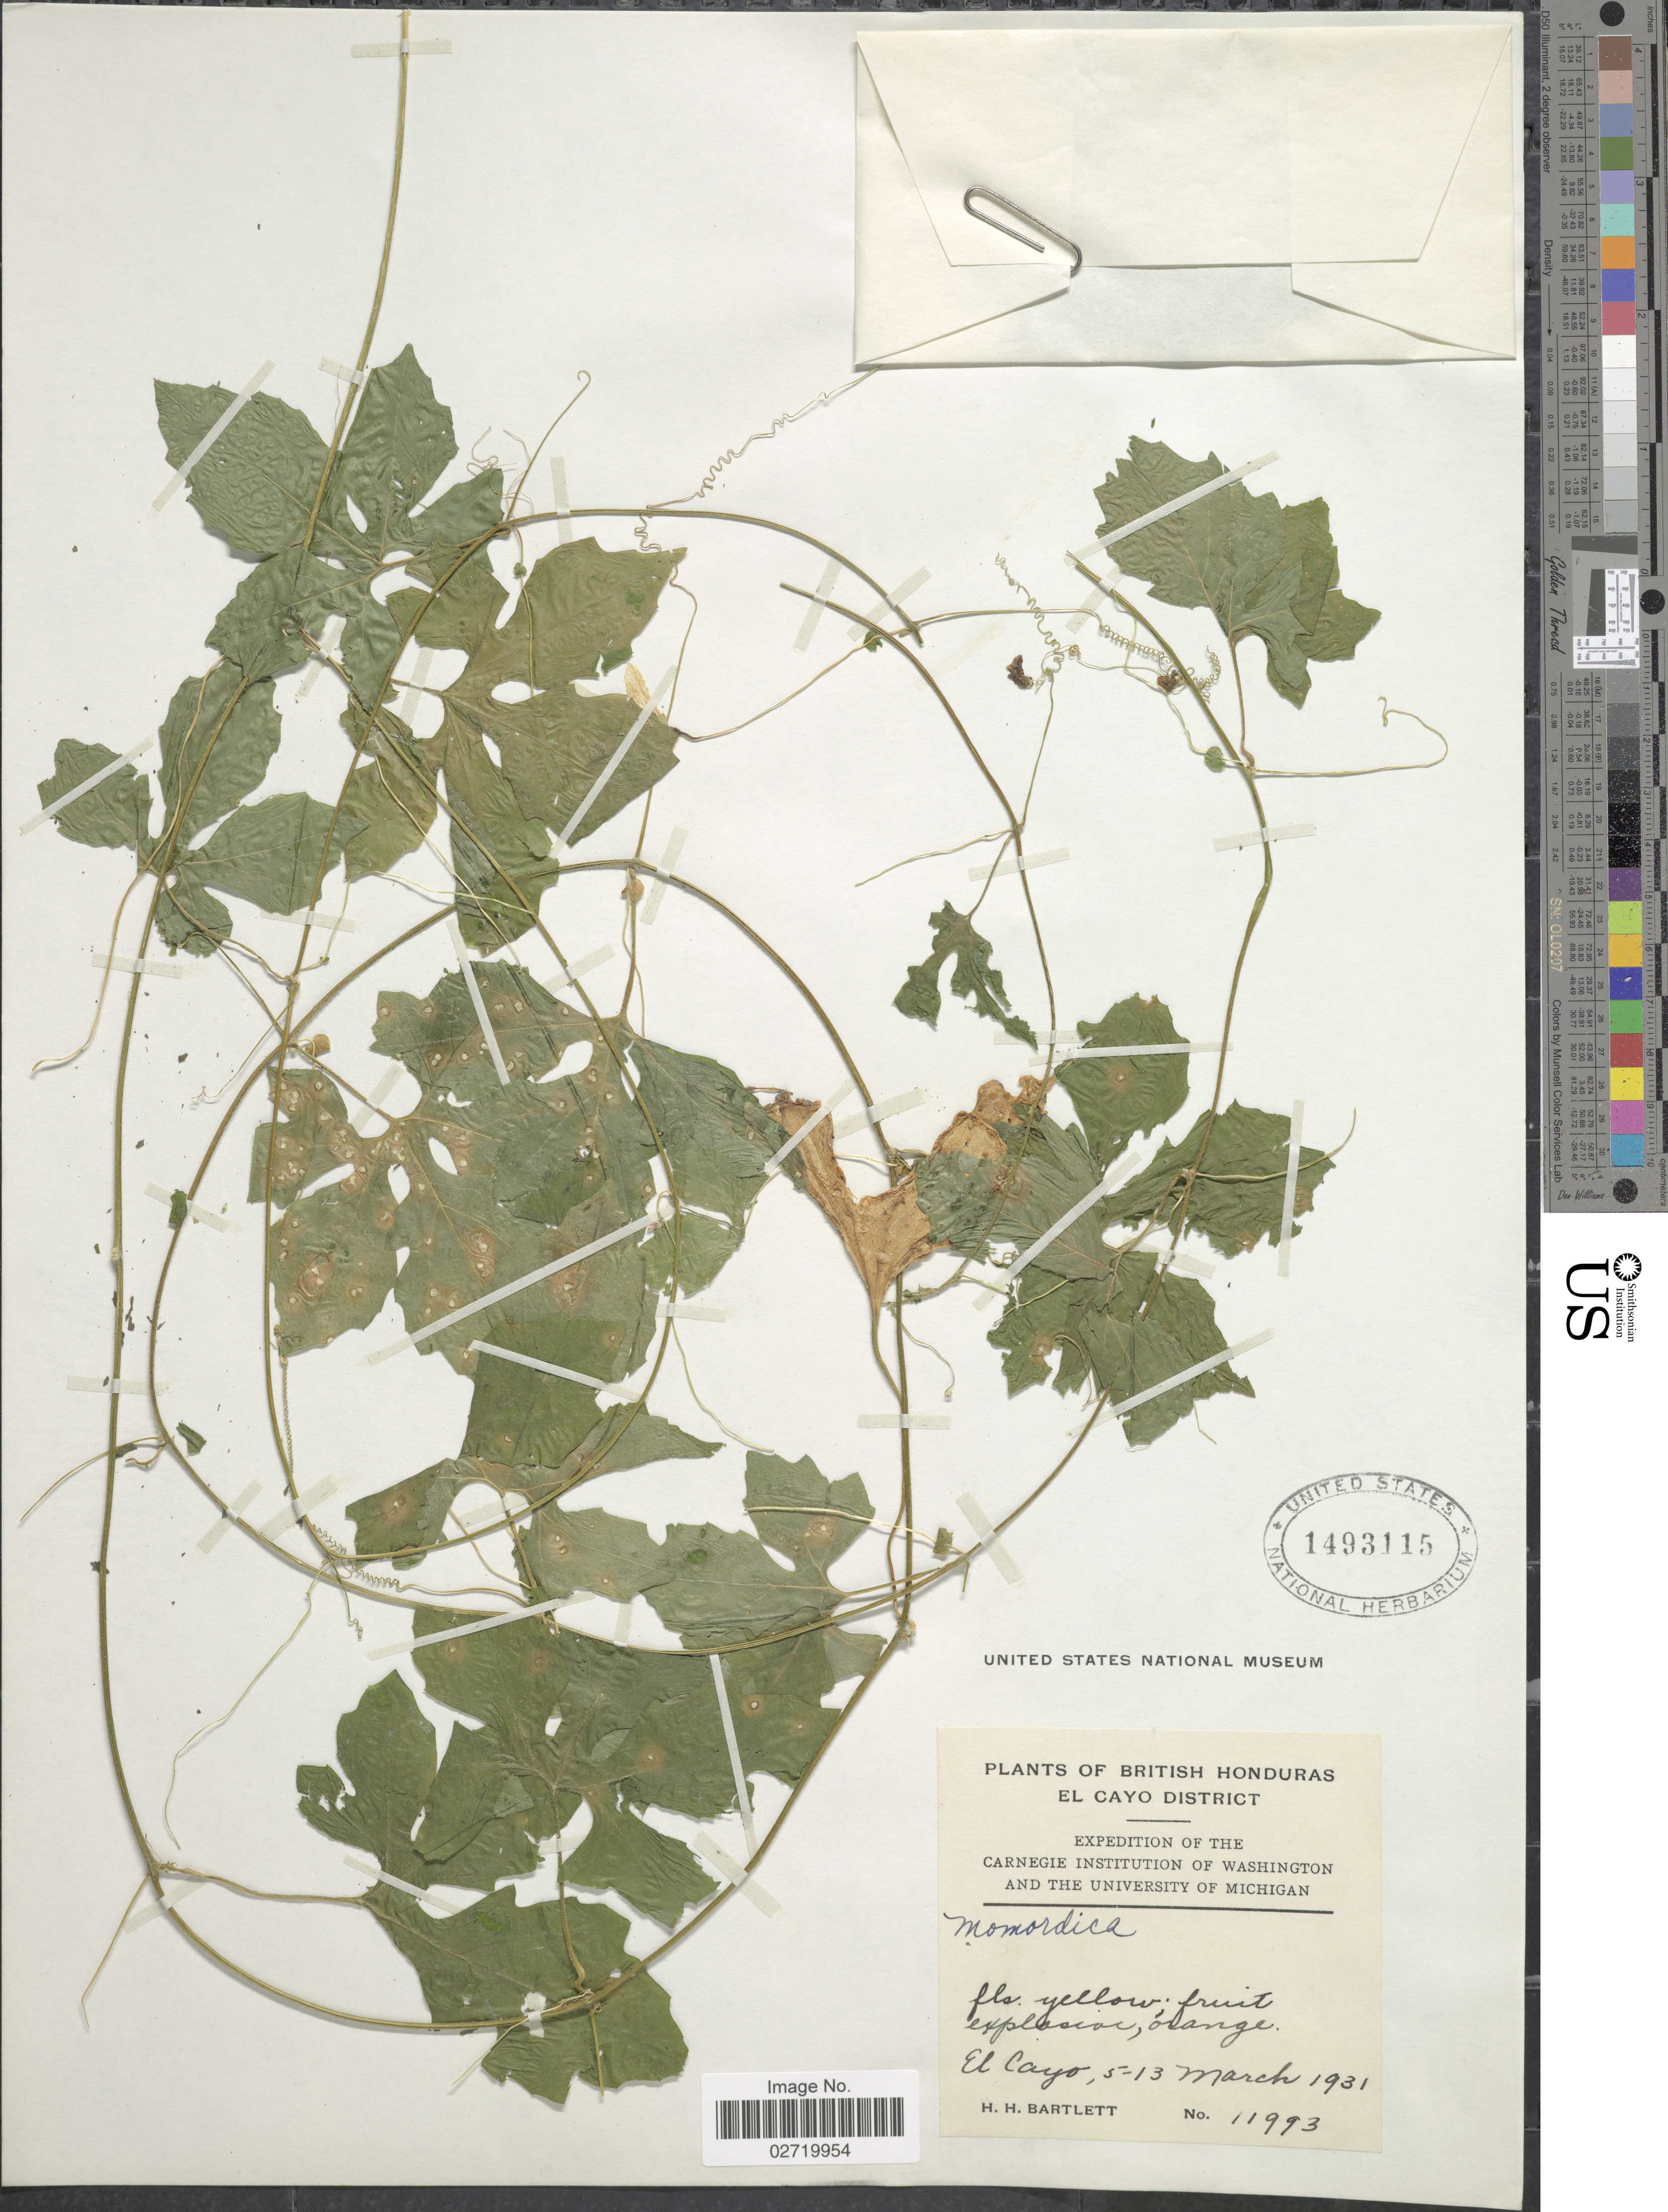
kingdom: Plantae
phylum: Tracheophyta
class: Magnoliopsida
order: Cucurbitales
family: Cucurbitaceae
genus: Momordica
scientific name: Momordica charantia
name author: L.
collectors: H. H. Bartlett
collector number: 11993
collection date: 1931-03-05/1931-03-13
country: Belize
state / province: Cayo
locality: British Honduras. El Cayo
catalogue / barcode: US 1493115